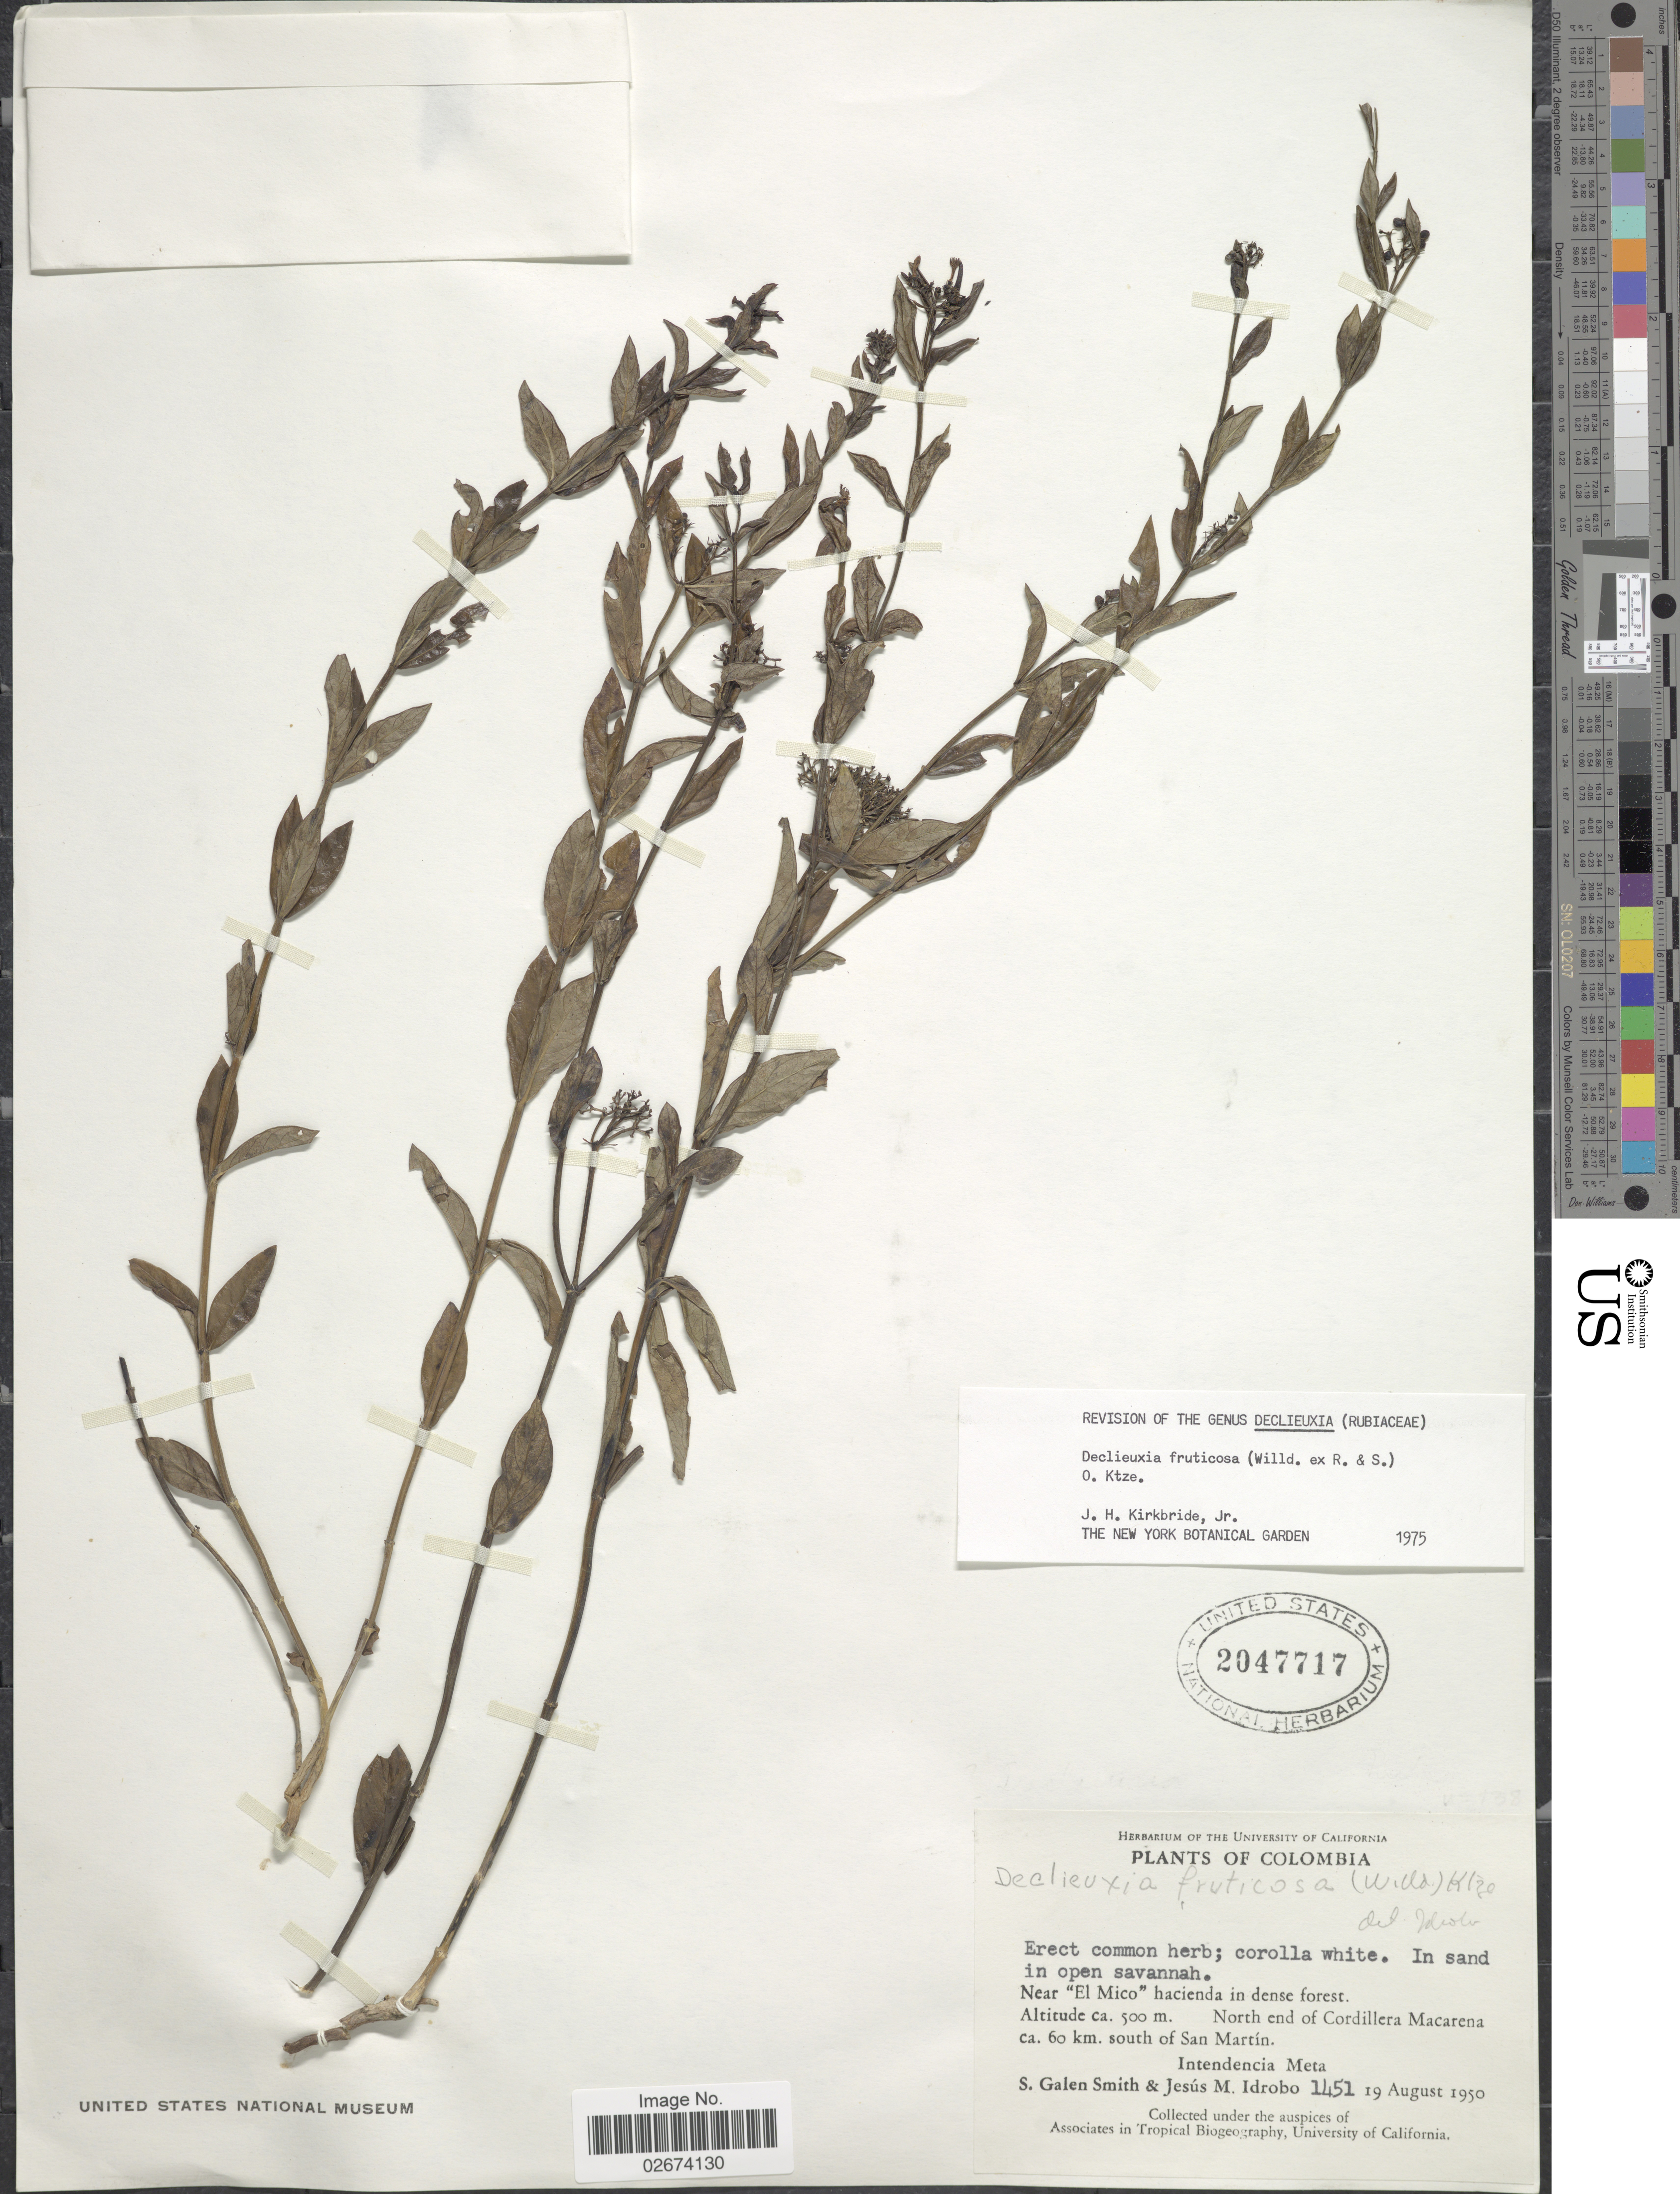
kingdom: Plantae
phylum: Tracheophyta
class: Magnoliopsida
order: Gentianales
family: Rubiaceae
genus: Declieuxia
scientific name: Declieuxia fruticosa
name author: (Willd. ex Roem. & Schult.) Kuntze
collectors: S. G. Smith & J. M. Idrobo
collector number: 1451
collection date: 1950-08-19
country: Colombia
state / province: Meta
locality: In sand in open sand savannah, Near 'El Mico' hacienda in dense forest. North end of Cordillera Macarena ca 60 km south of San Martín, Intendencia Meta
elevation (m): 500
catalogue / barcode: US 2047717